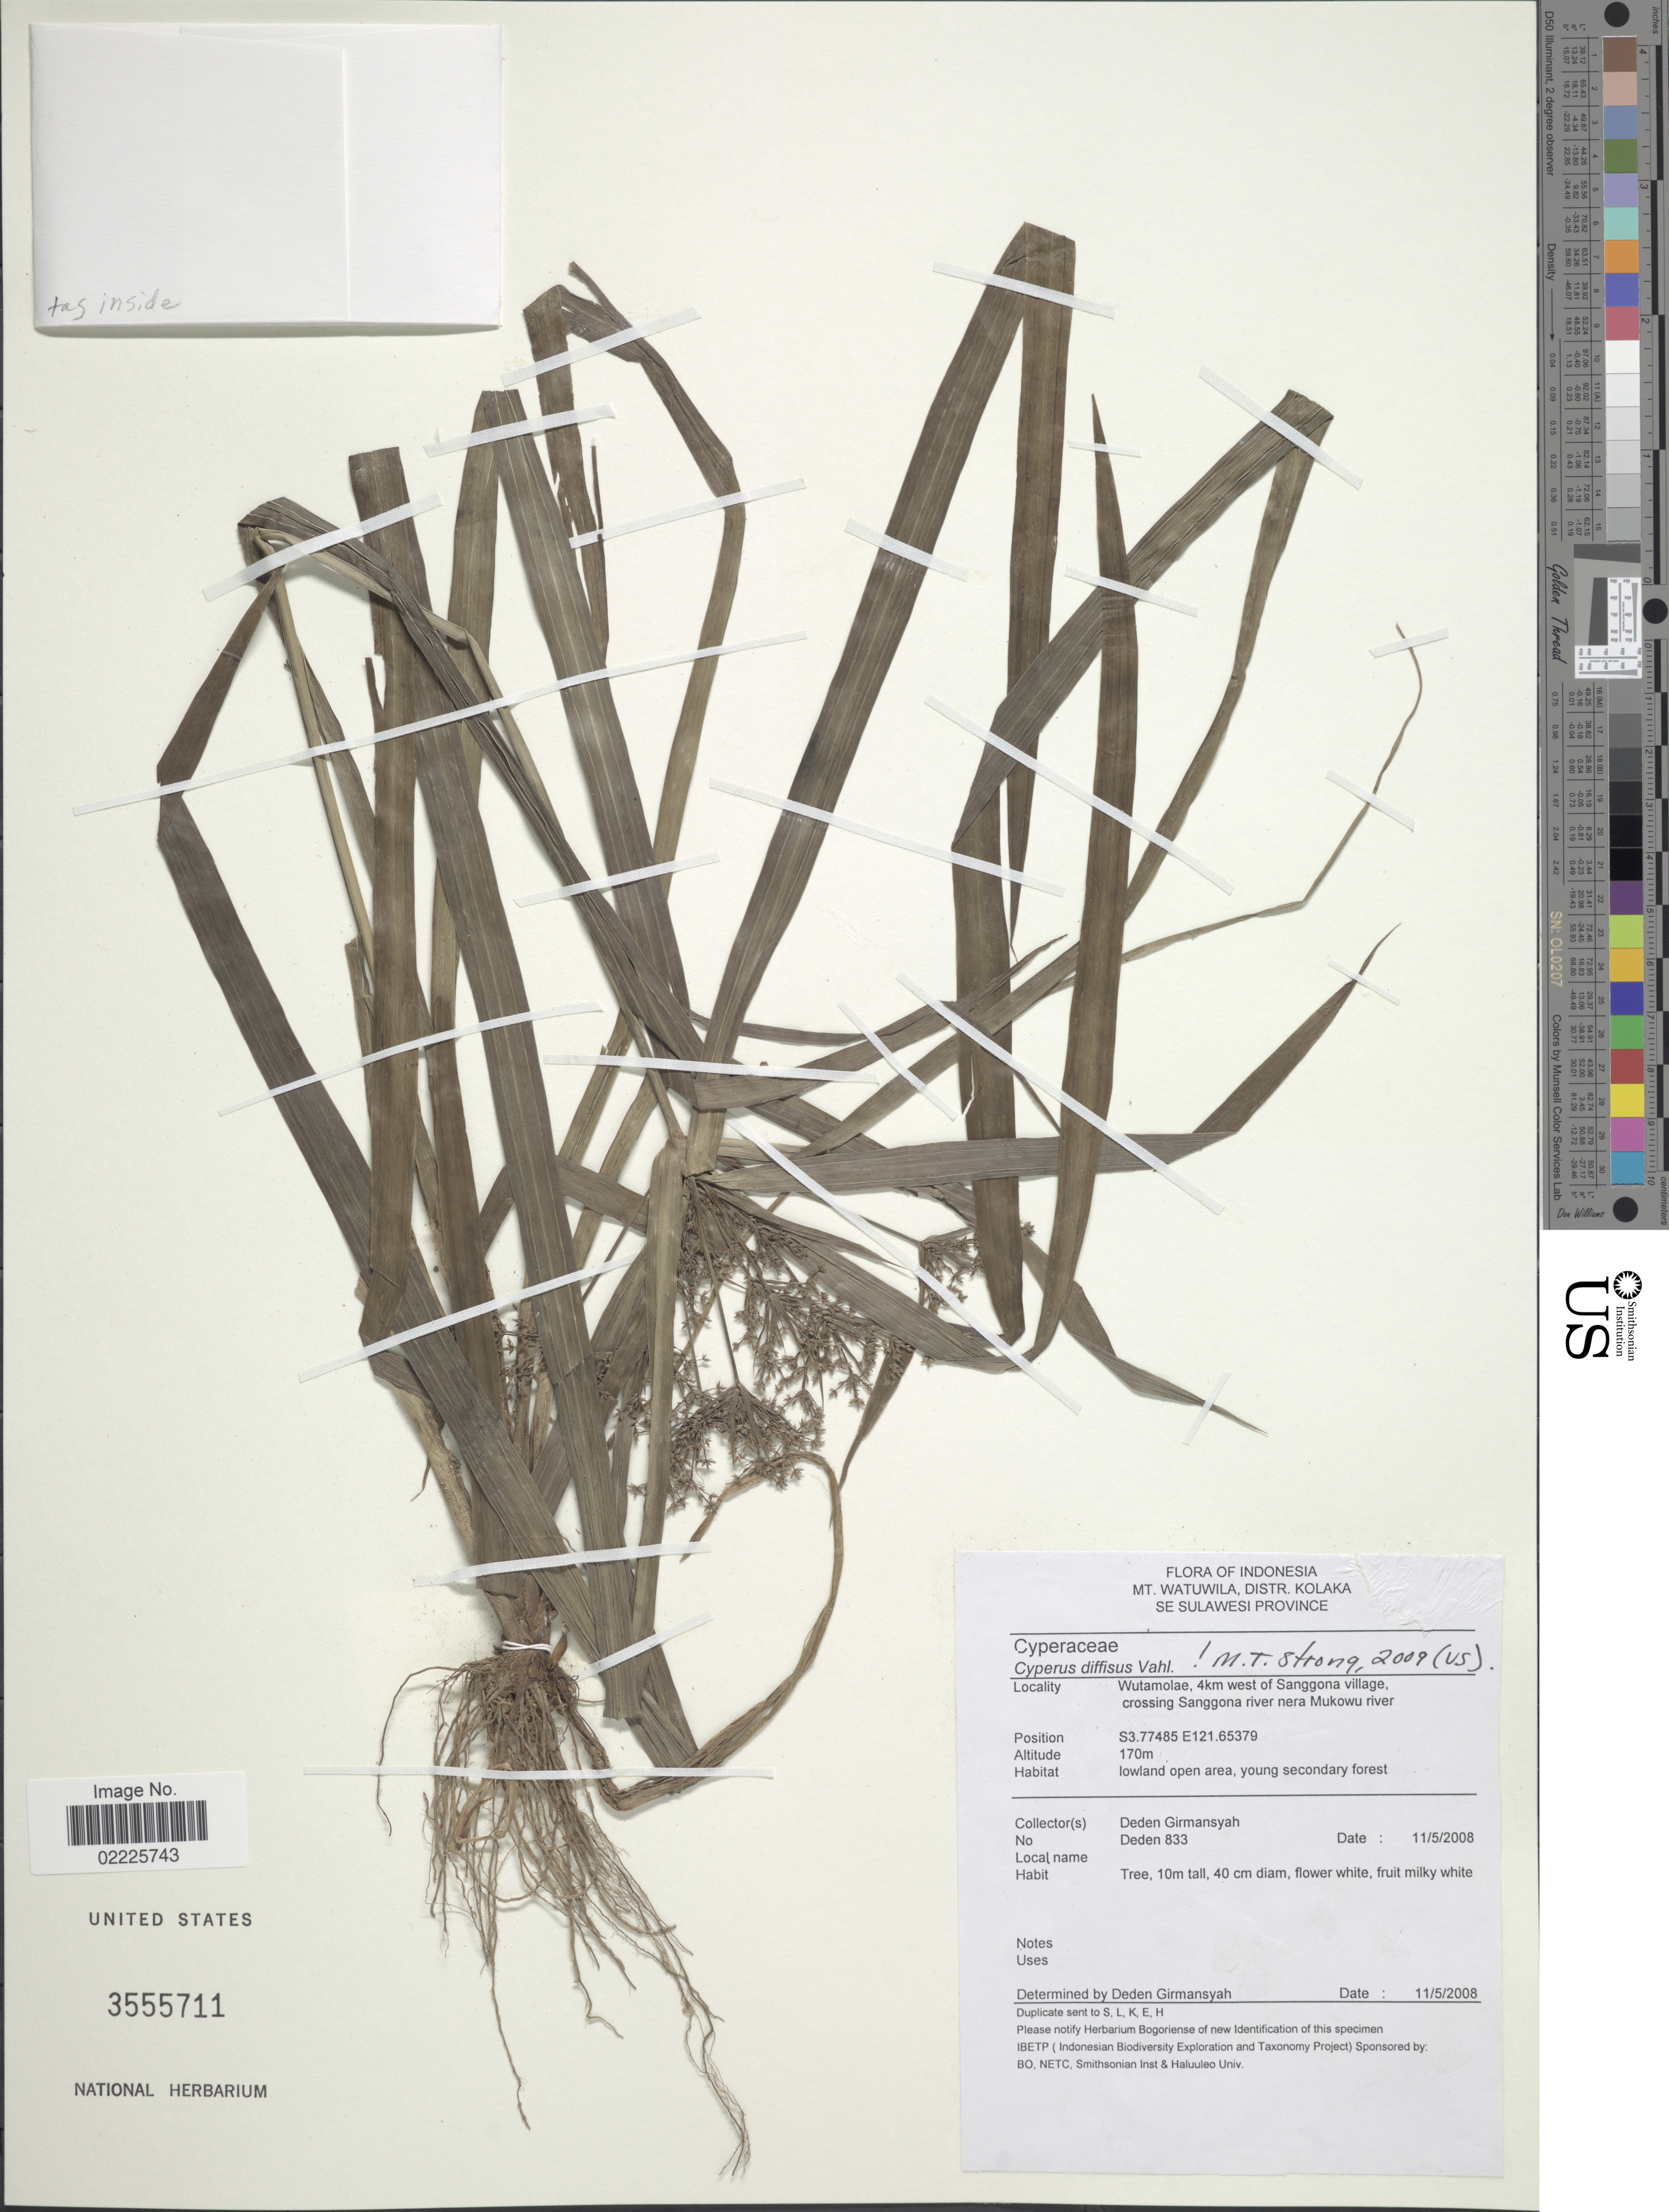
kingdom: Plantae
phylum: Tracheophyta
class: Liliopsida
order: Poales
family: Cyperaceae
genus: Cyperus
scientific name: Cyperus diffusus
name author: Vahl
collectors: D. Girmansyah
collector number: Deden 833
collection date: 2008-05-11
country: Indonesia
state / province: Sulawesi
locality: Mt. Watuwila, Distr. Kolaka, SE Sulawesi province, Wutamolae, 4 km west of Sanggona village, crossing Sanggona river near Mukowu river.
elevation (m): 170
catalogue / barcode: US 3555711